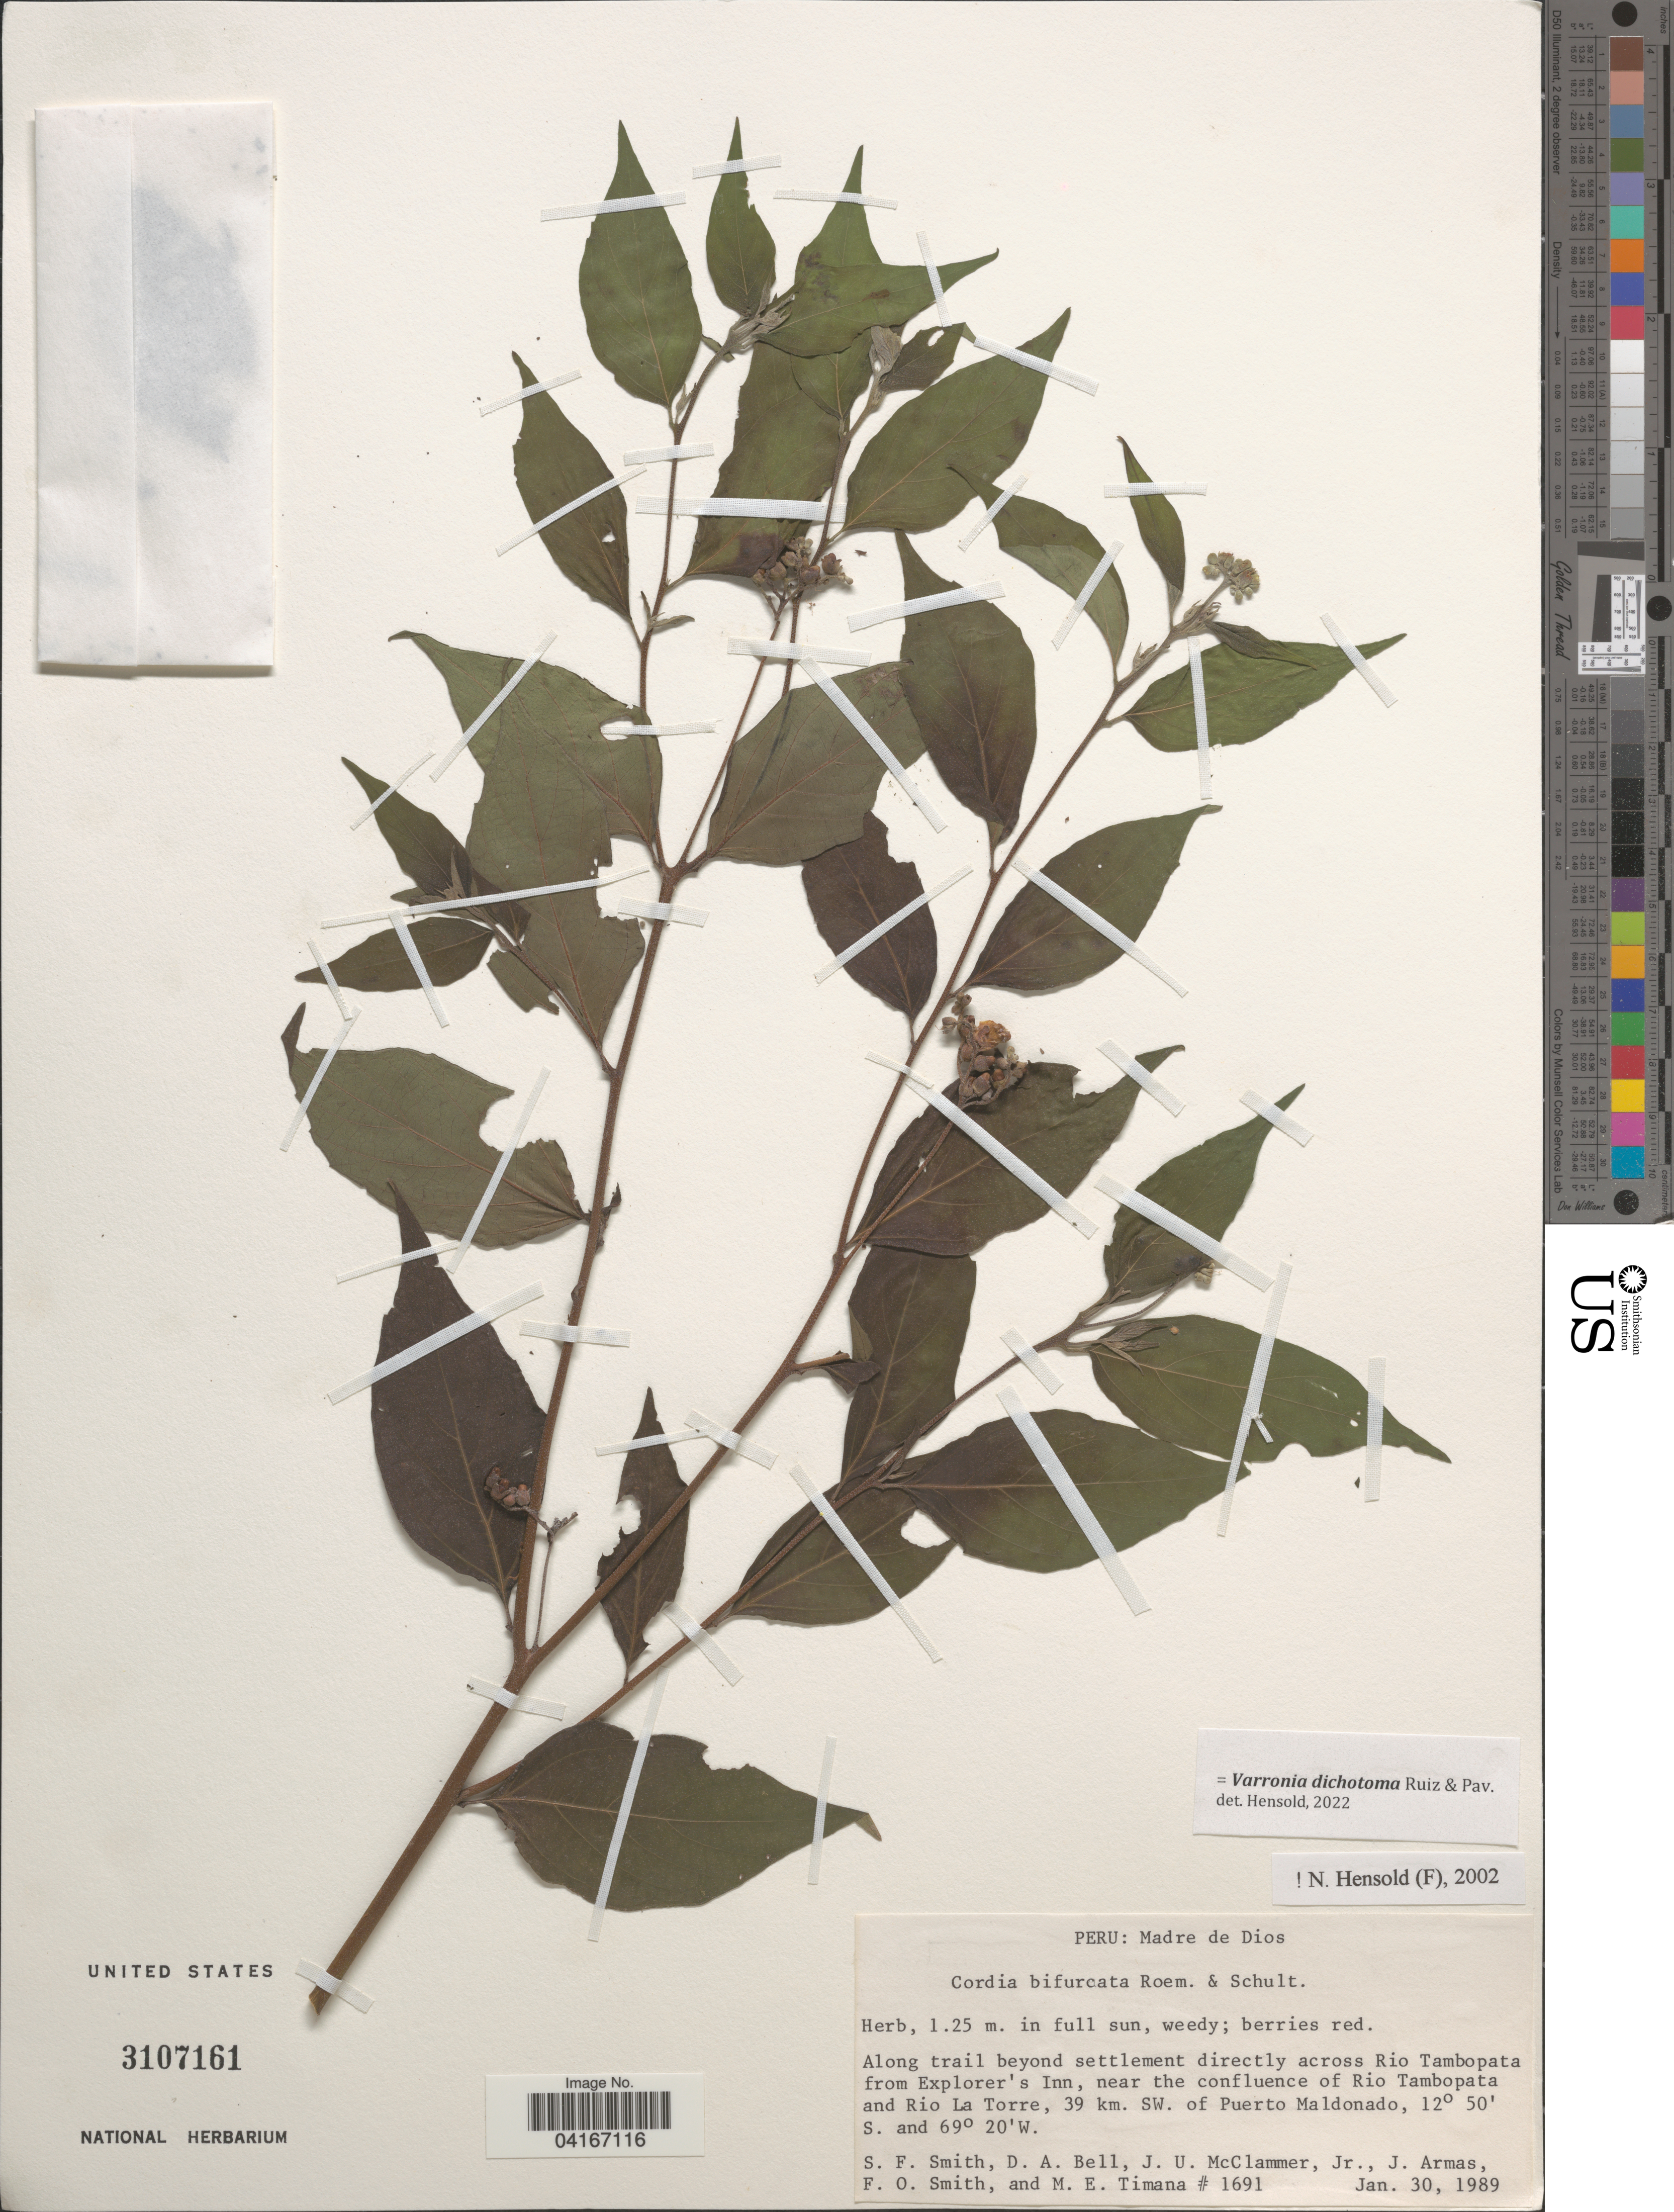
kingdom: Plantae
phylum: Tracheophyta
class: Magnoliopsida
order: Boraginales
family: Cordiaceae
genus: Varronia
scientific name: Varronia dichotoma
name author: Ruiz & Pav.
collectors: S.F. Smith, D. A. Bell, J. McClammer Jr. & F. Smith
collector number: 1691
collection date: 1989-01-30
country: Peru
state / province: Madre de Dios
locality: Along trail beyond settlement directly across Rio Tambopata from Explorer's Inn, near the confluence of Rio Tambopata and Rio La Torre, 39 km. SW. of Puerto Maldonado.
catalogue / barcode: US 3107161